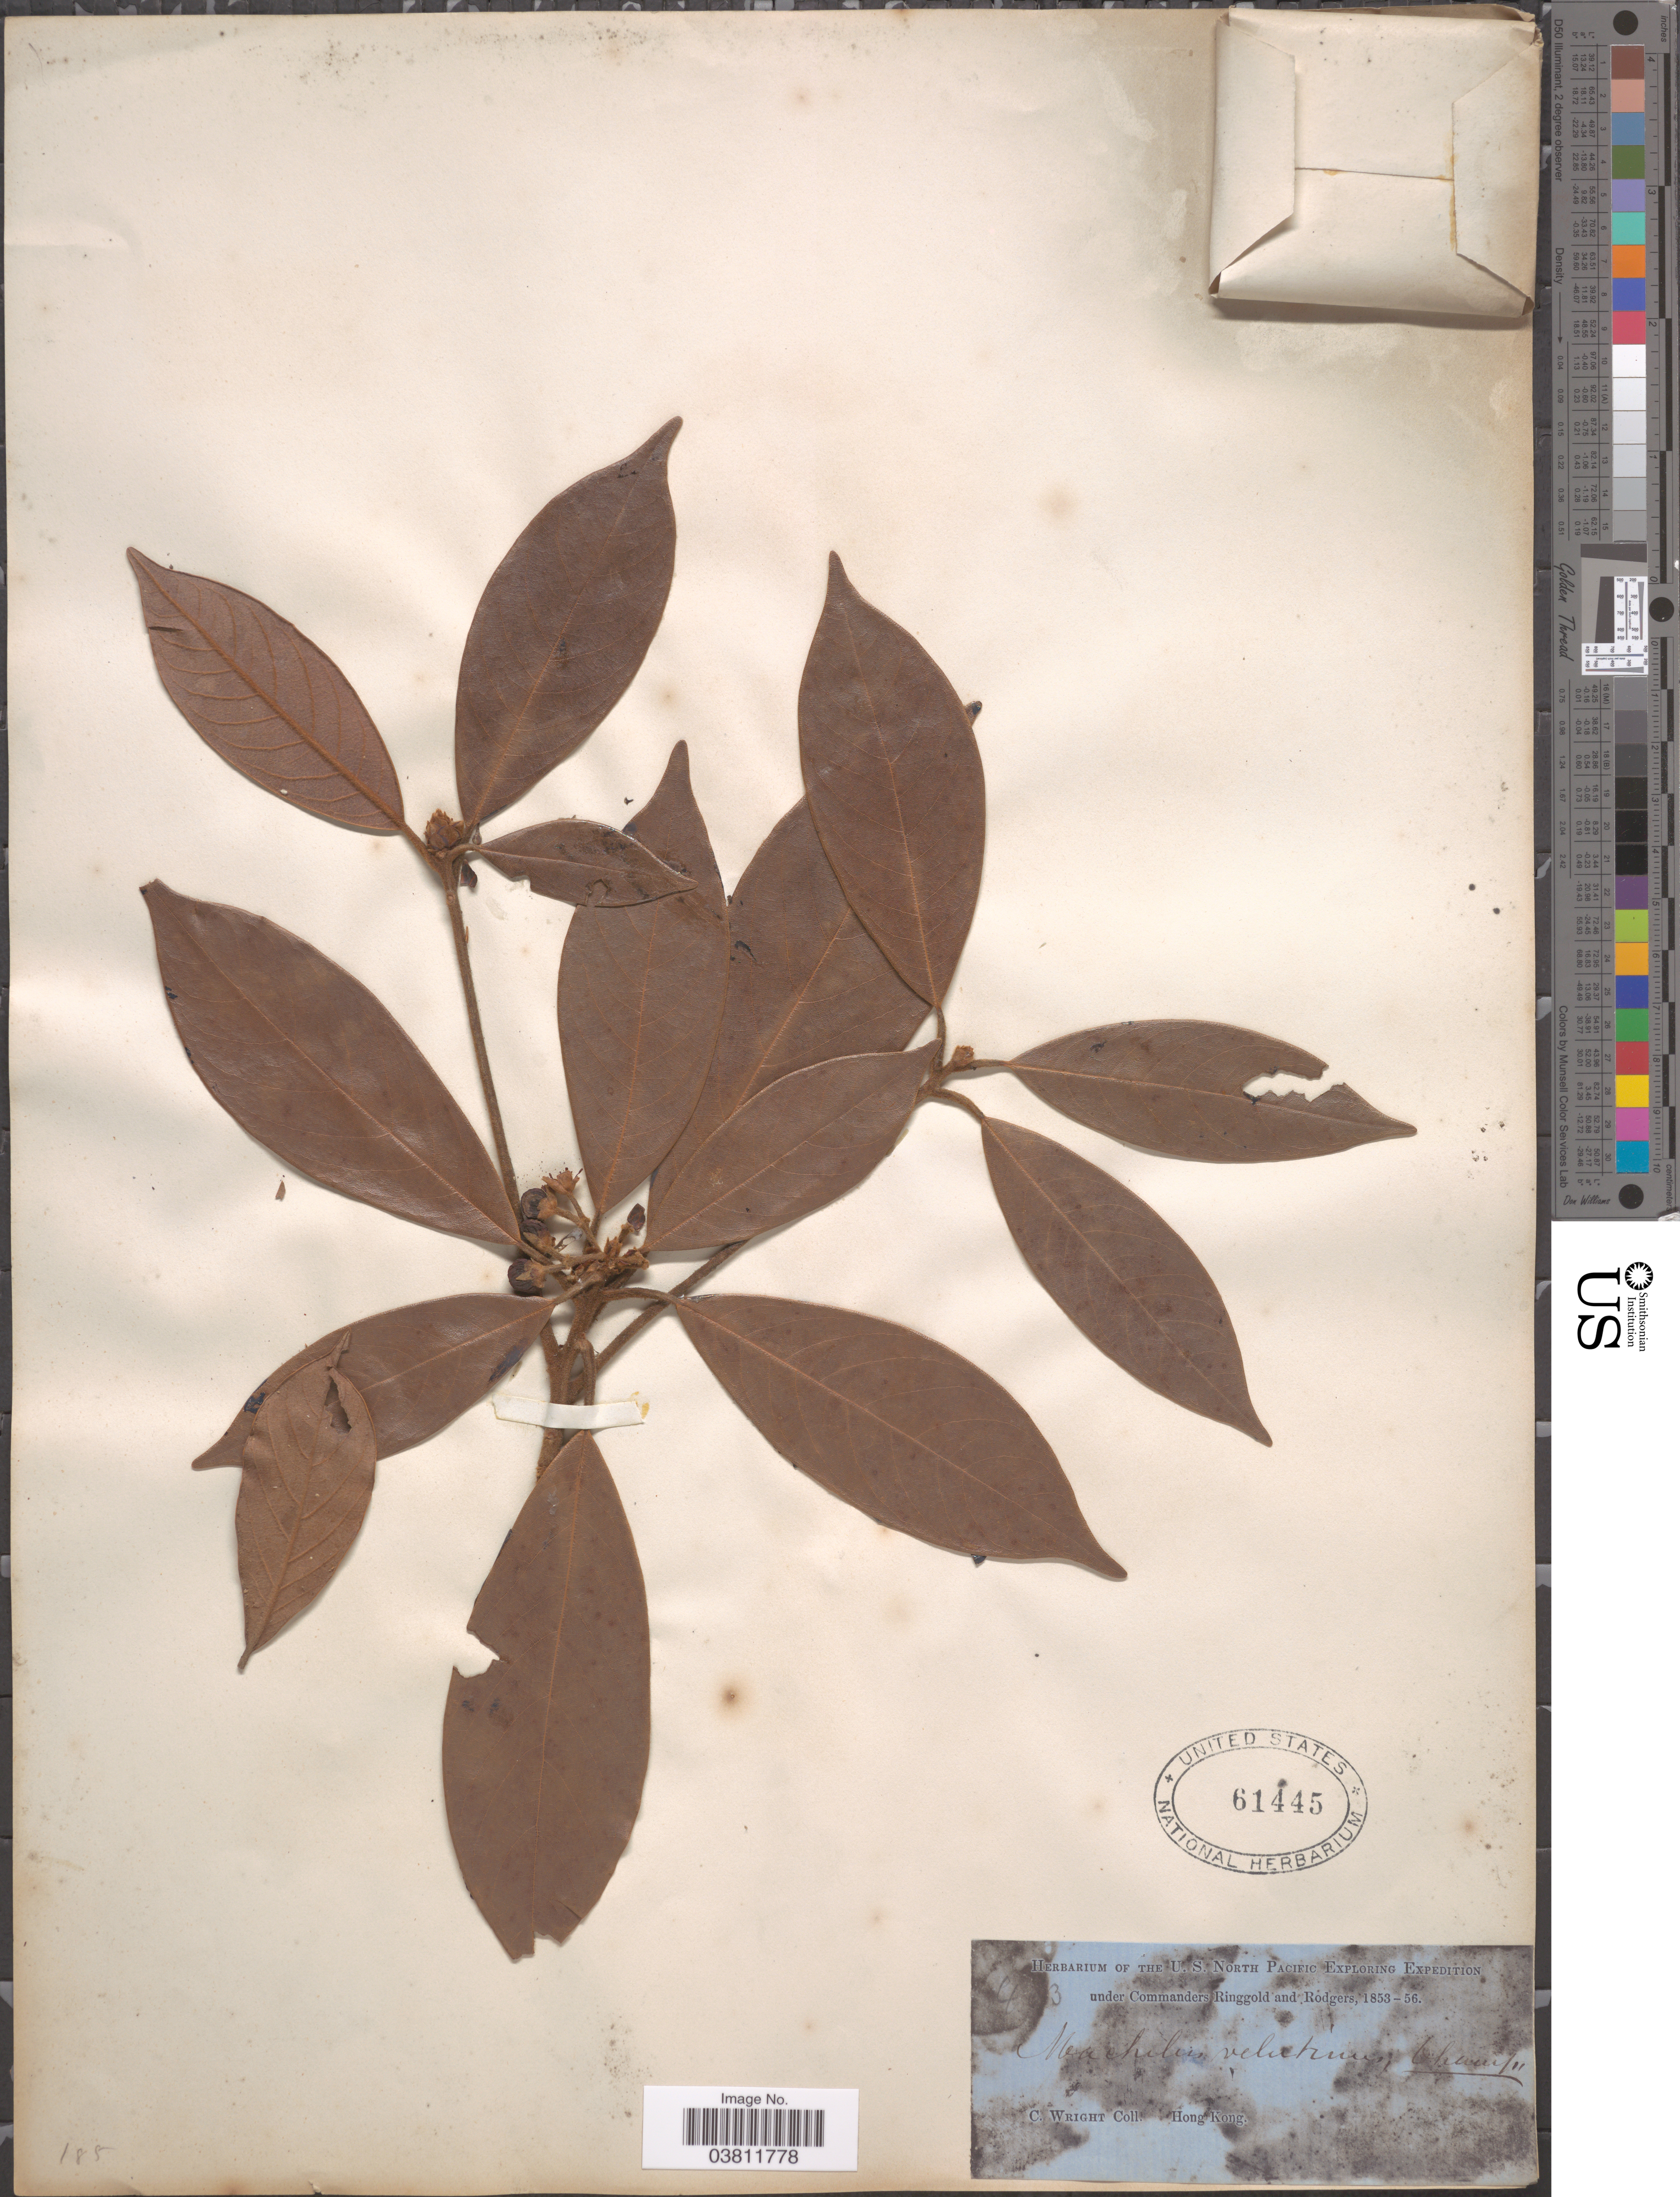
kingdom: Plantae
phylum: Tracheophyta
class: Magnoliopsida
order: Laurales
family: Lauraceae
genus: Machilus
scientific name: Machilus velutina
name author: Champ. ex Benth.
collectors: C. Wright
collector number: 413*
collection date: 1853/1856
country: China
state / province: Hong Kong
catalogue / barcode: US 61445